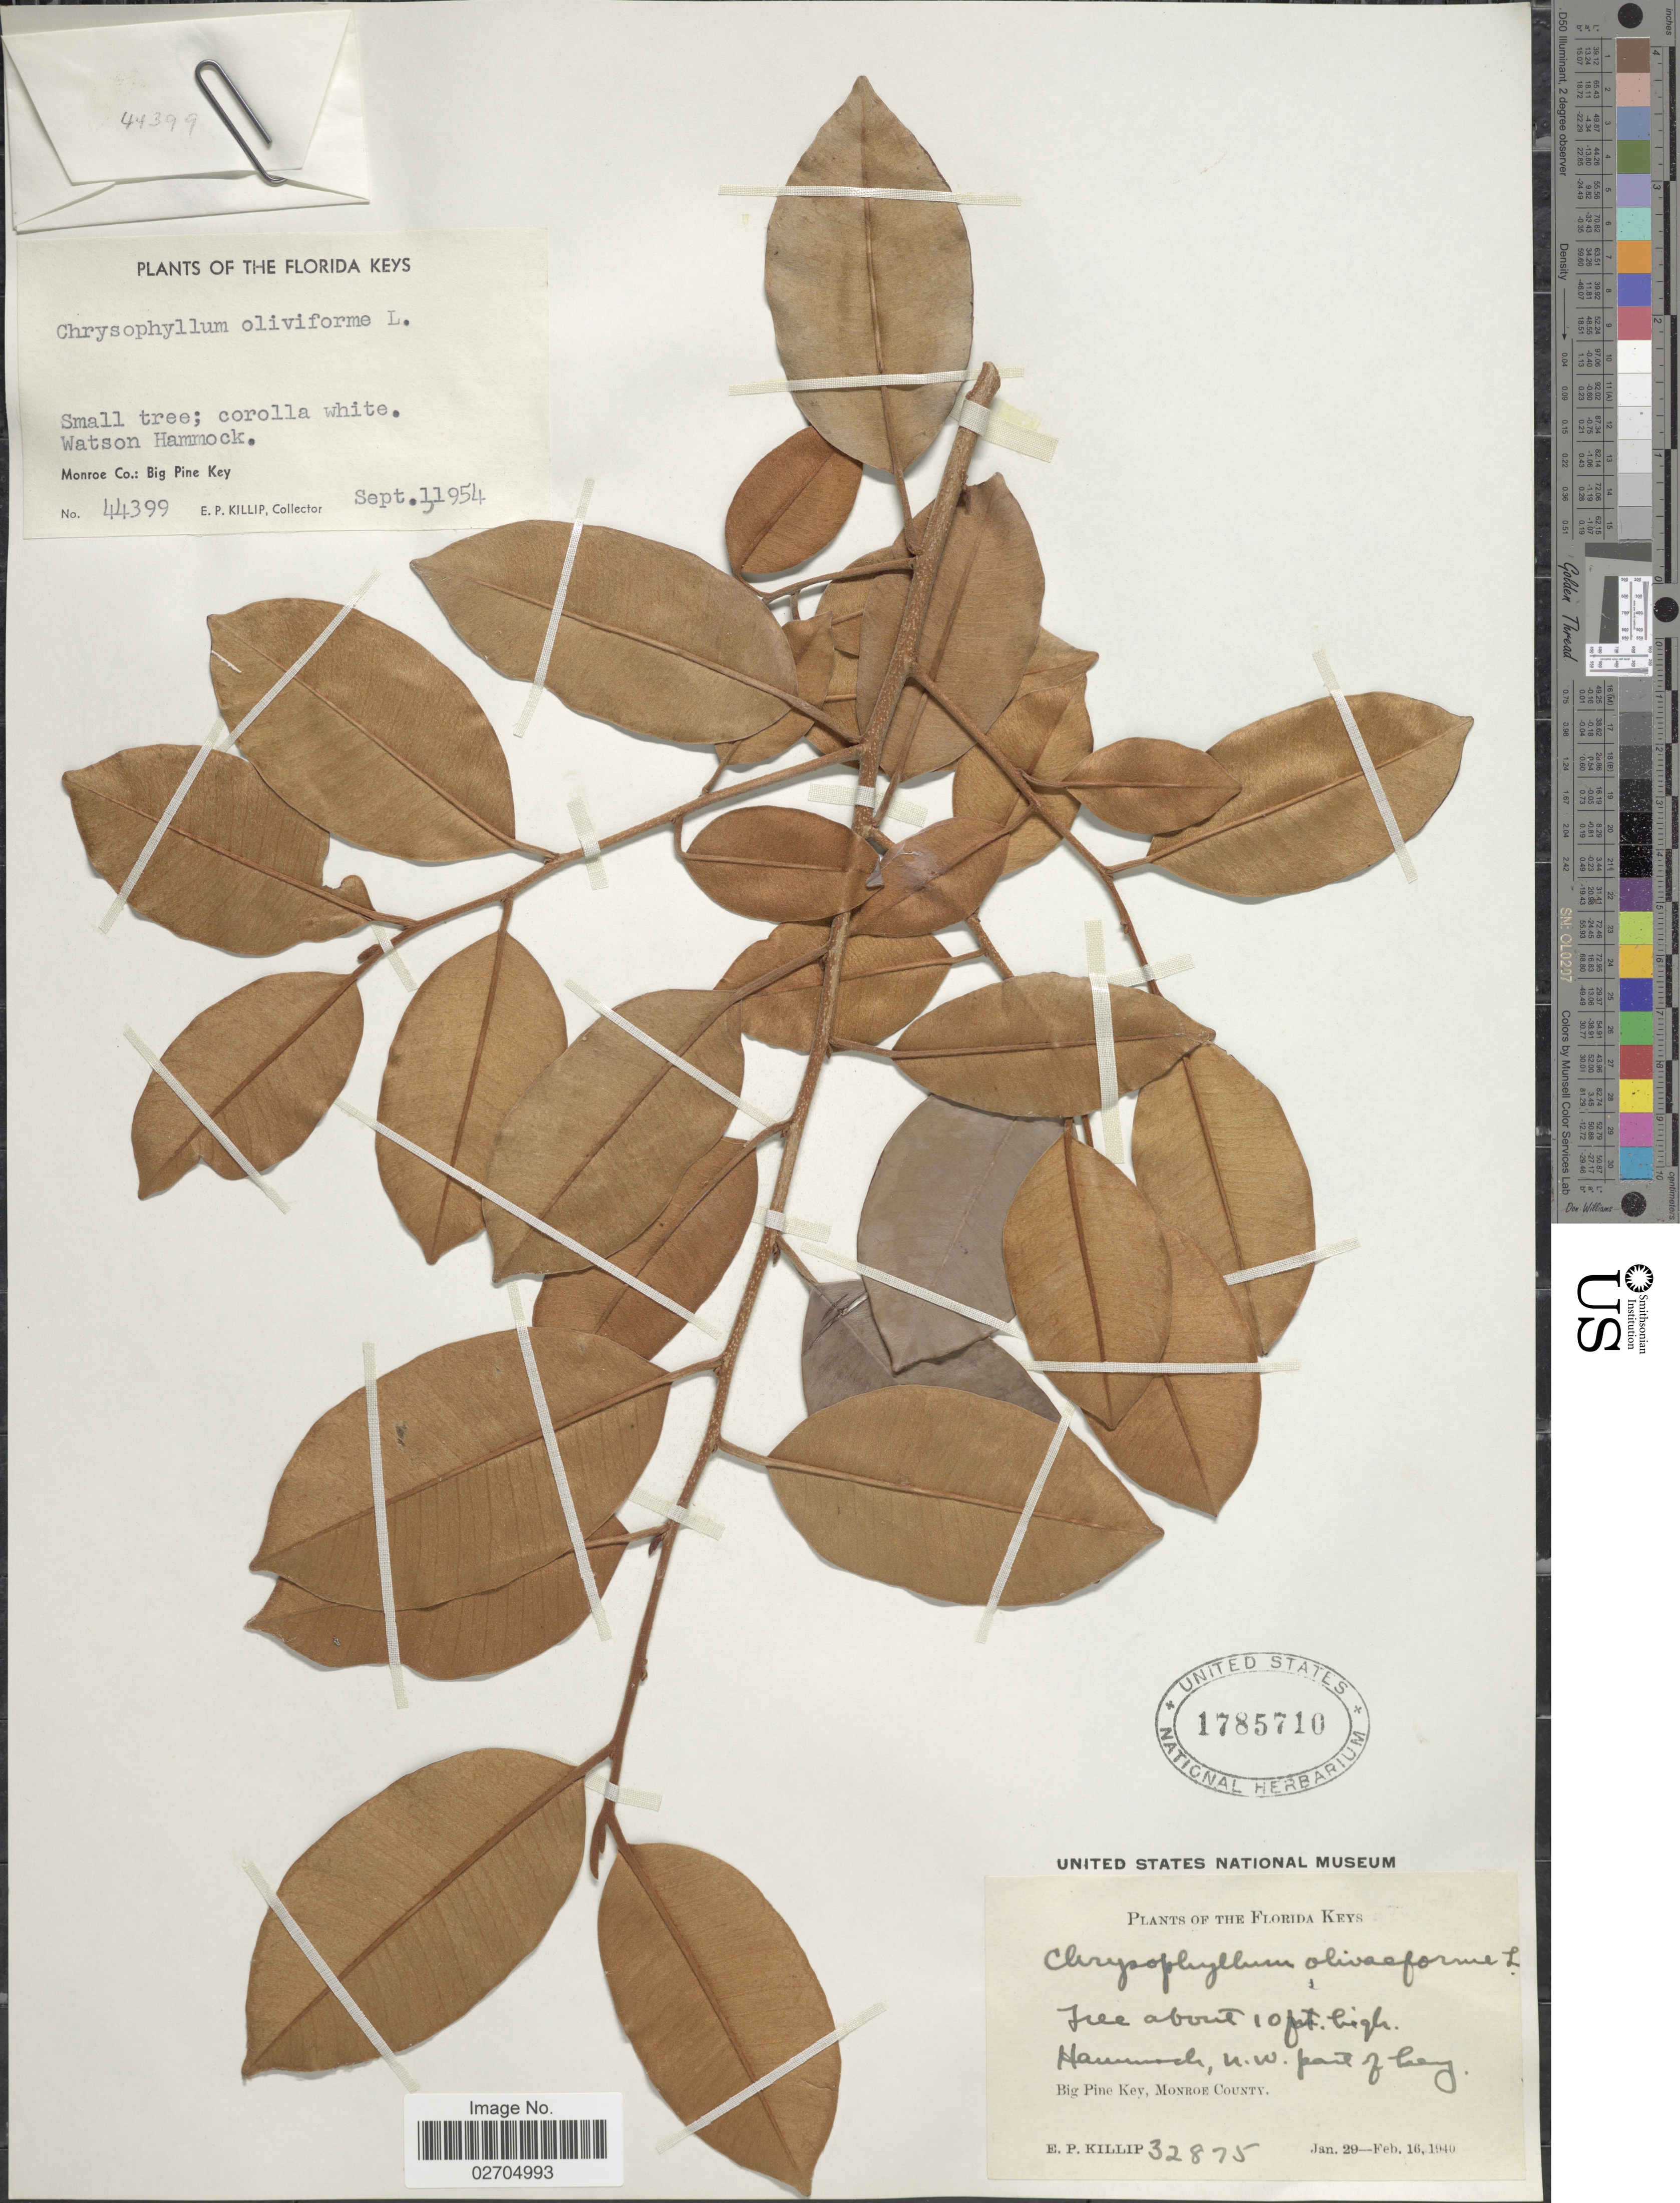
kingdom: Plantae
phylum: Tracheophyta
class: Magnoliopsida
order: Ericales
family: Sapotaceae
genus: Chrysophyllum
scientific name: Chrysophyllum oliviforme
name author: L.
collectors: E. P. Killip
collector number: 44399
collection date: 1954-09-01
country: United States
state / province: Florida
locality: The Florida Keys, Watson Hammock, Monroe Co.: Big Pine Key.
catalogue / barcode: US 1785710-2